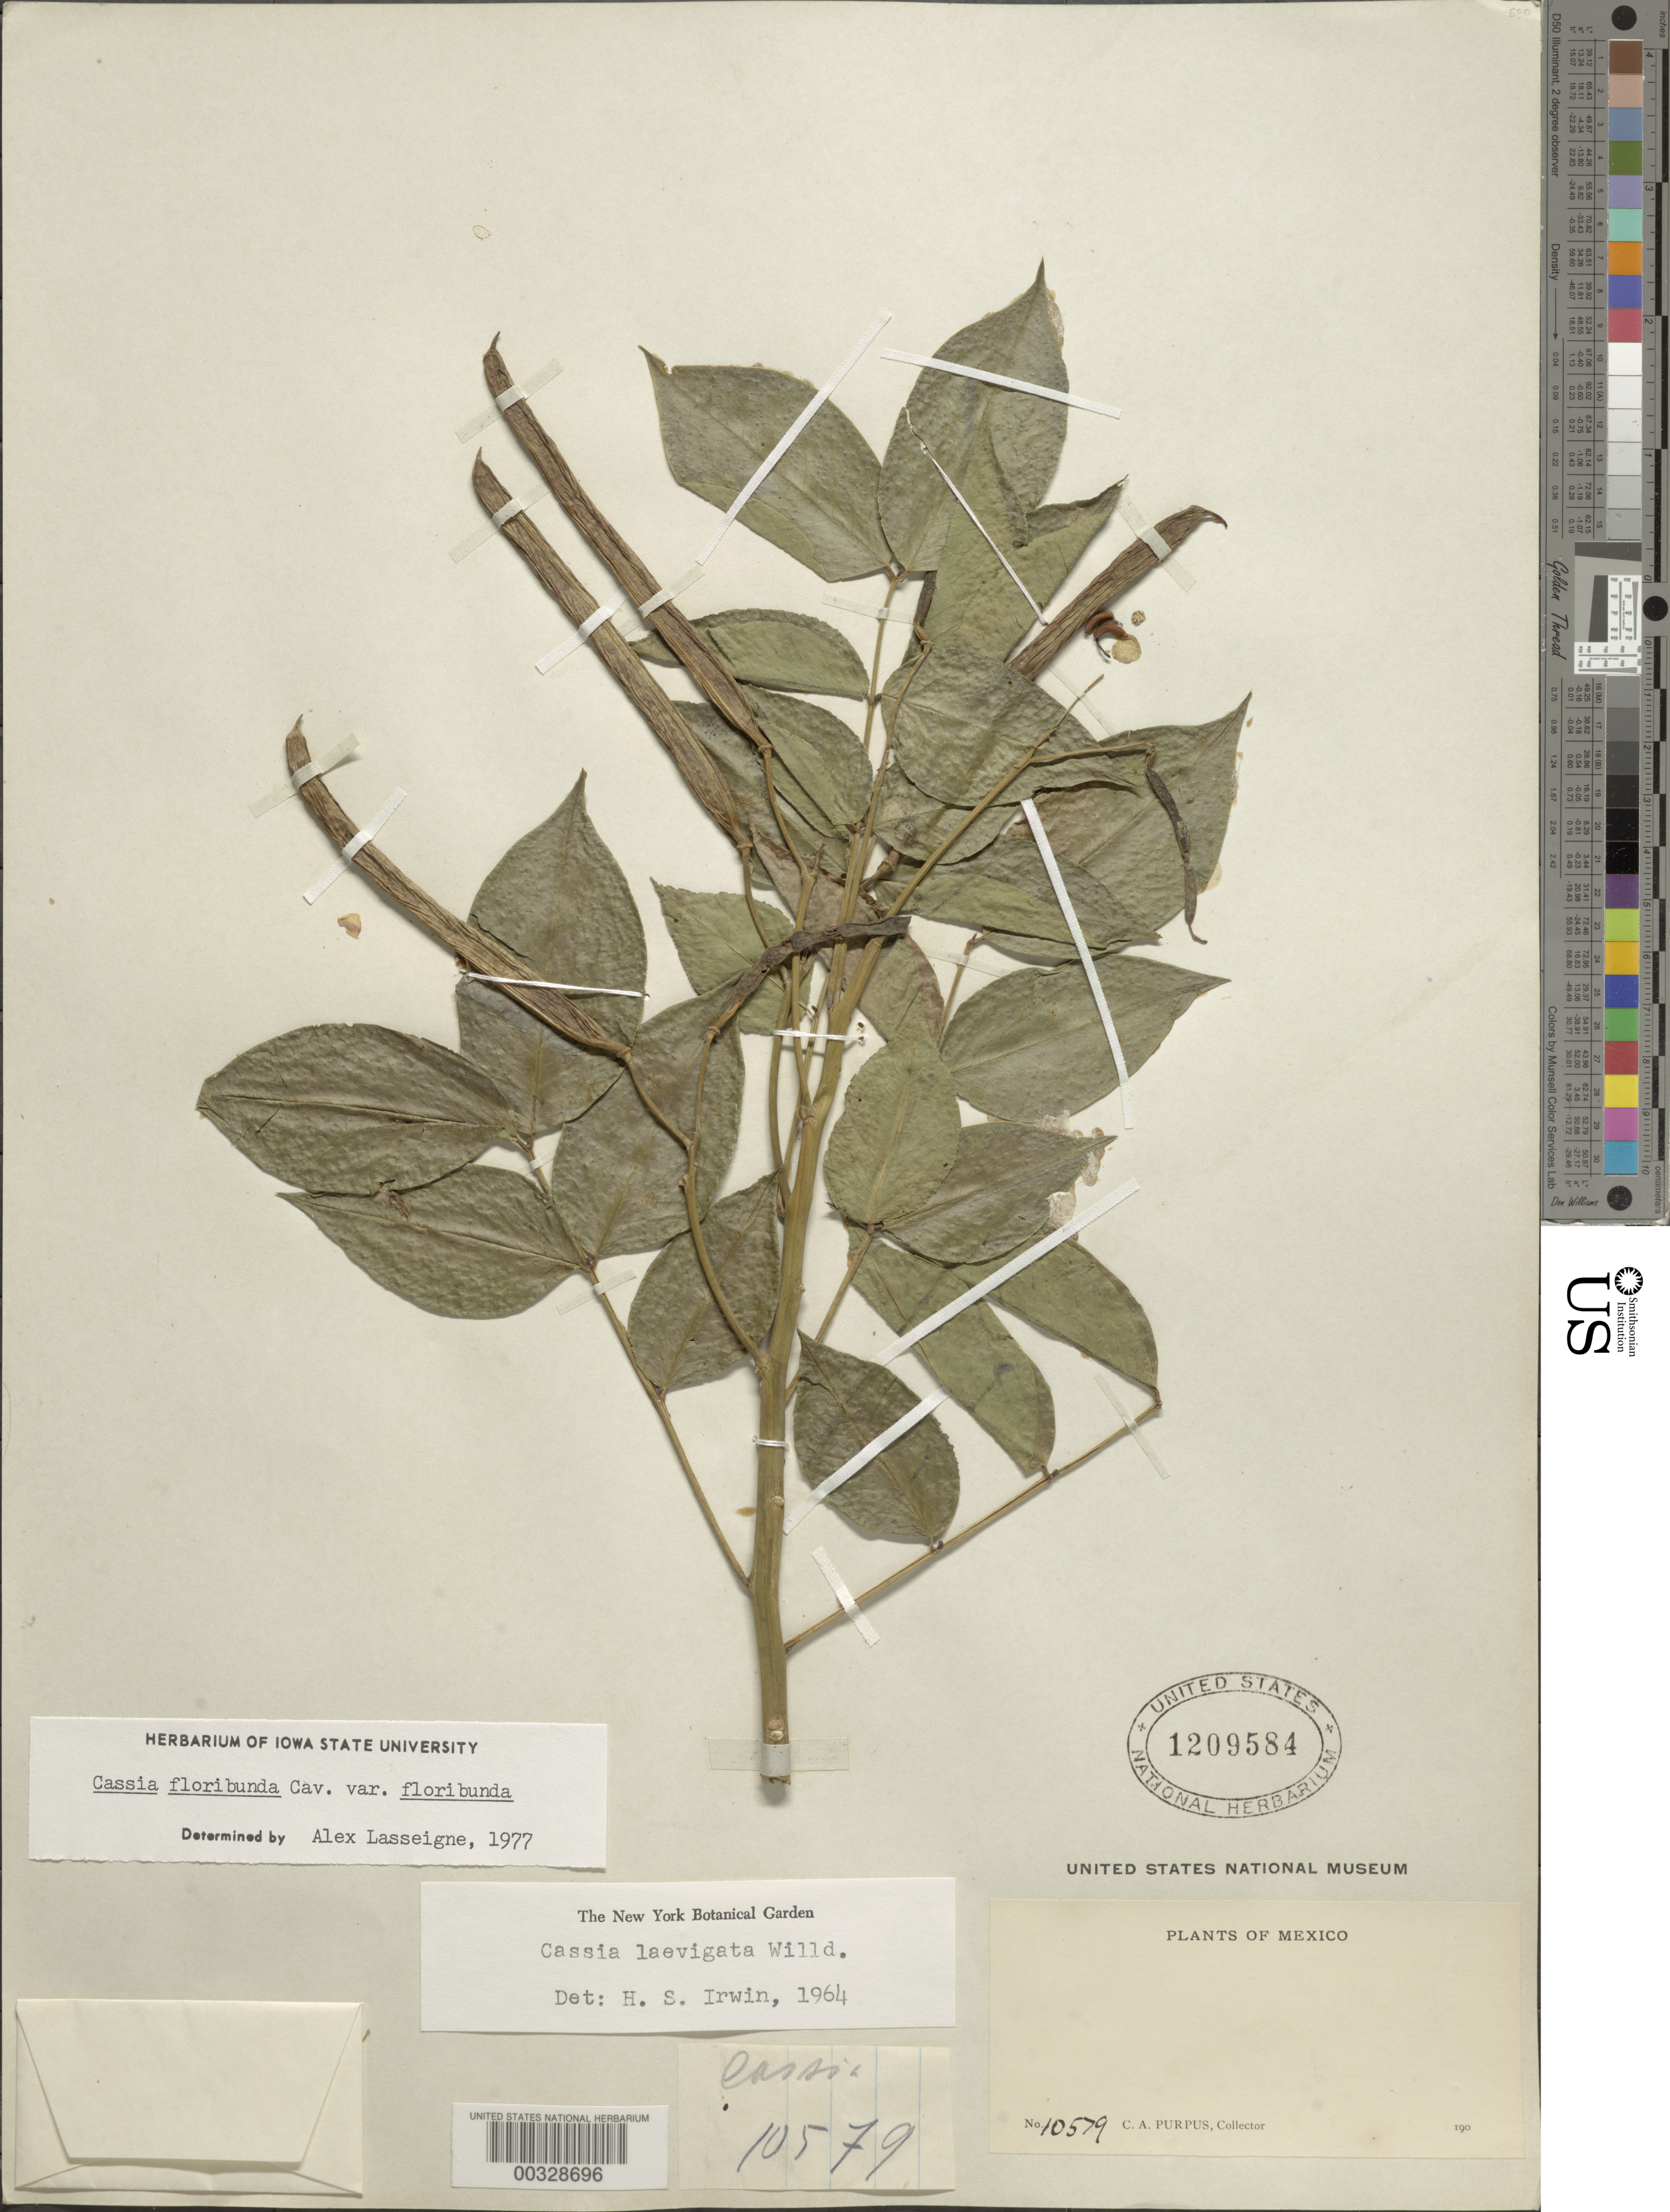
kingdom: Plantae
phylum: Tracheophyta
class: Magnoliopsida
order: Fabales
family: Fabaceae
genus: Senna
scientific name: Senna x floribunda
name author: (Cav.) H.S. Irwin & Barneby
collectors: C. A. Purpus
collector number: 10579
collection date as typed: Mar 1926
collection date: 1926-03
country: Mexico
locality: E of Monserrat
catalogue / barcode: US 1209584